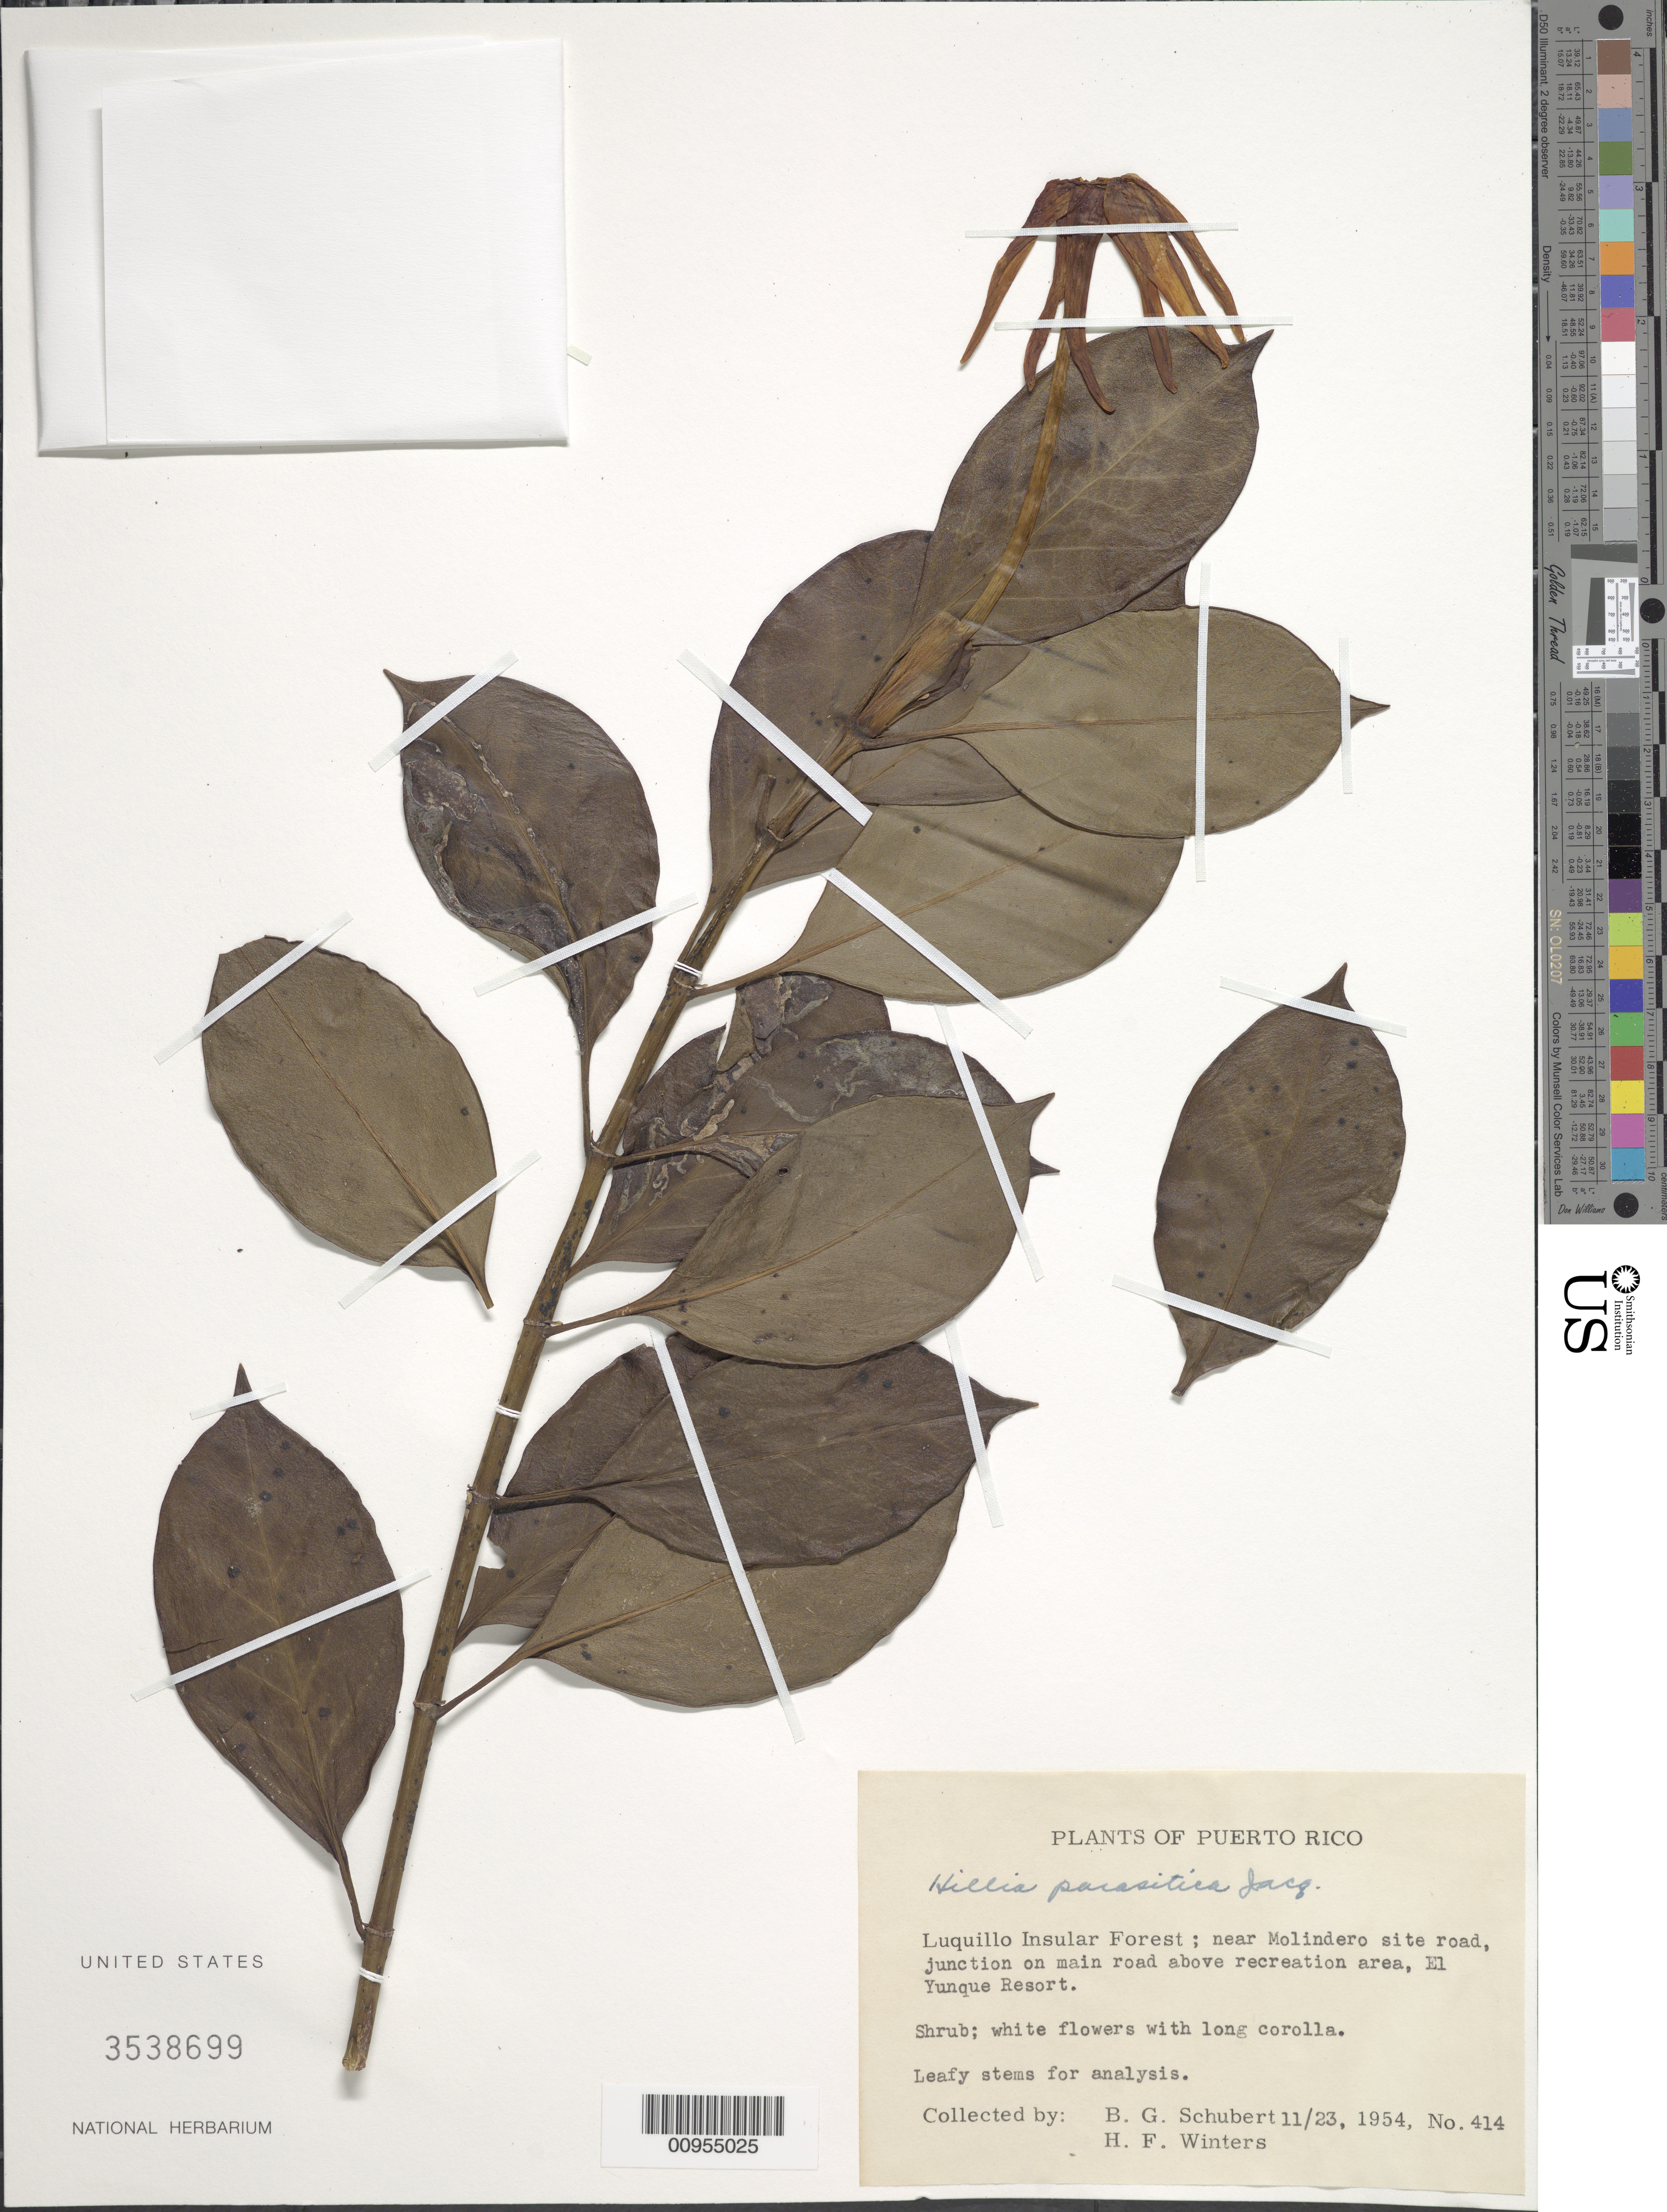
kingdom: Plantae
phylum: Tracheophyta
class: Magnoliopsida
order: Gentianales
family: Rubiaceae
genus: Hillia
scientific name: Hillia parasitica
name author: Jacq.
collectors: B. Schubert & H. Winters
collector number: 414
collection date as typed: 23 Nov 1954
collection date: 1954-11-23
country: Puerto Rico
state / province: Luquillo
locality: Luquillo Insular Forest; Molindero site road, junction on main road above recreation area, El Yunque Resort.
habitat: Roadside.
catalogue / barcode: US 3538699